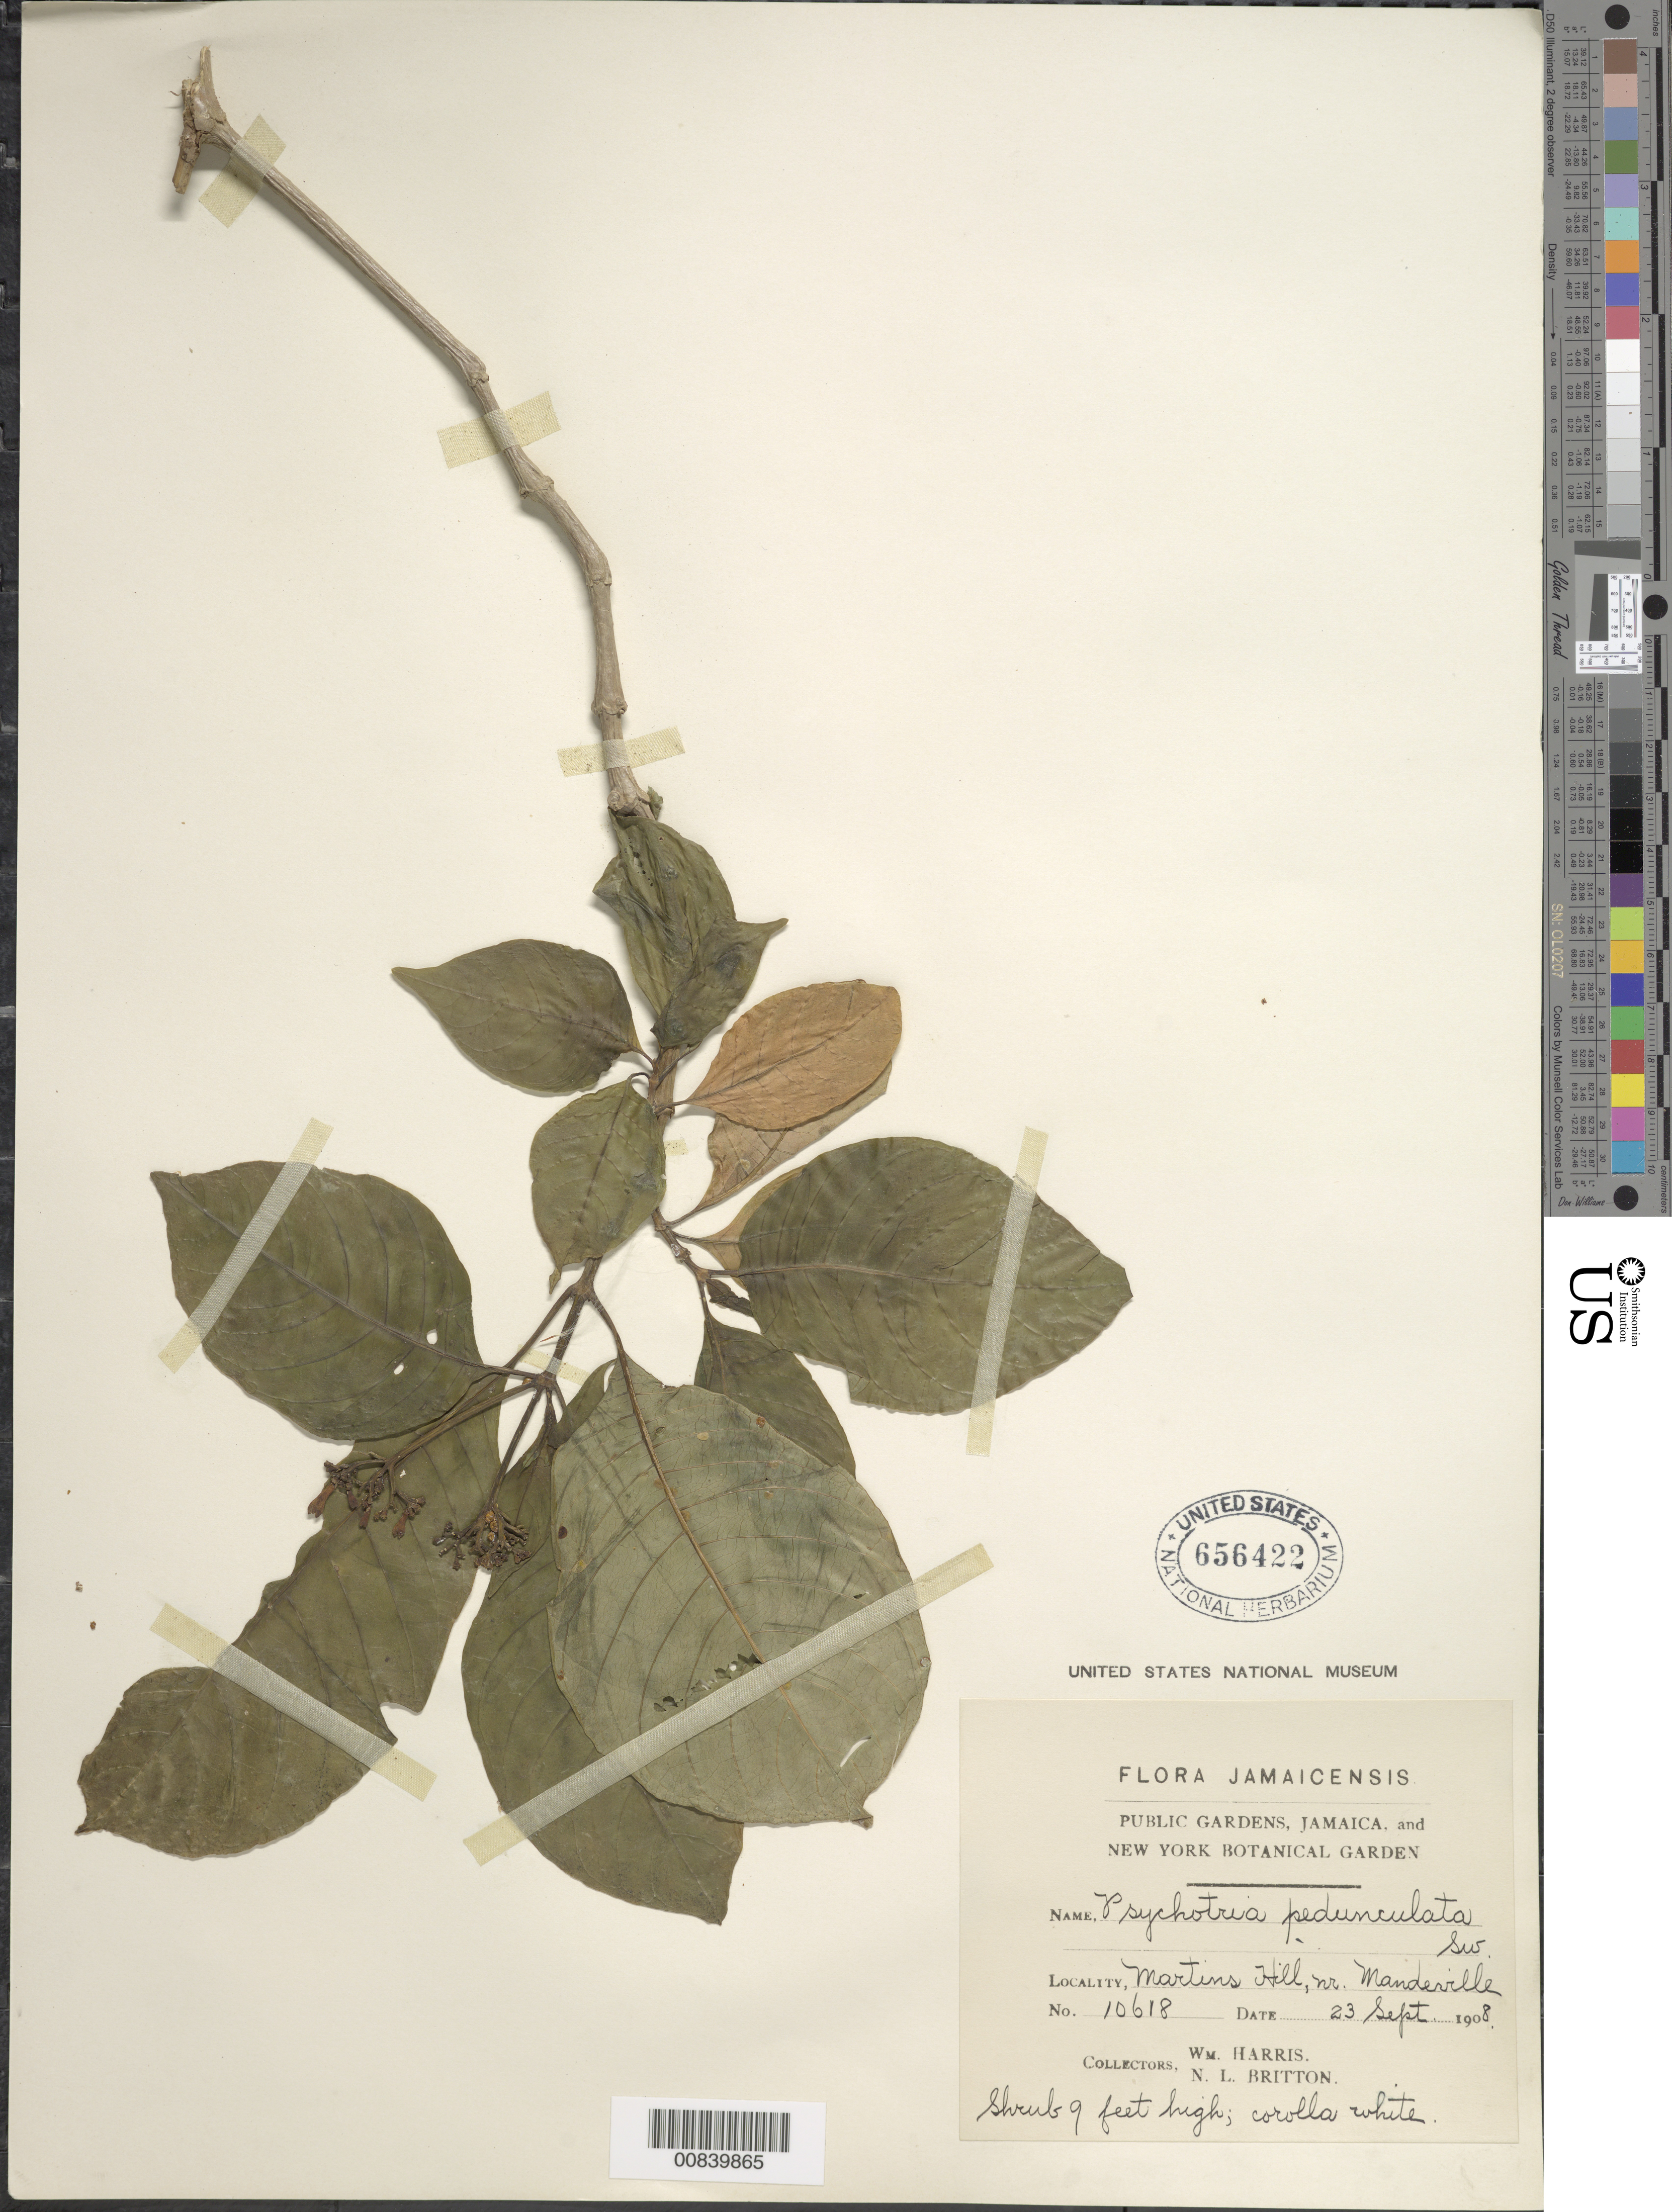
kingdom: Plantae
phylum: Tracheophyta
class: Magnoliopsida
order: Gentianales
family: Rubiaceae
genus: Psychotria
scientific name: Psychotria pendunculata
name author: Sw.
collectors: W. H. Harris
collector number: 10618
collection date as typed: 23 Sep 1908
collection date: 1908-09-23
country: Jamaica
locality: Martins Hill, near Mandeville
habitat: Hill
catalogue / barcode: US 656422